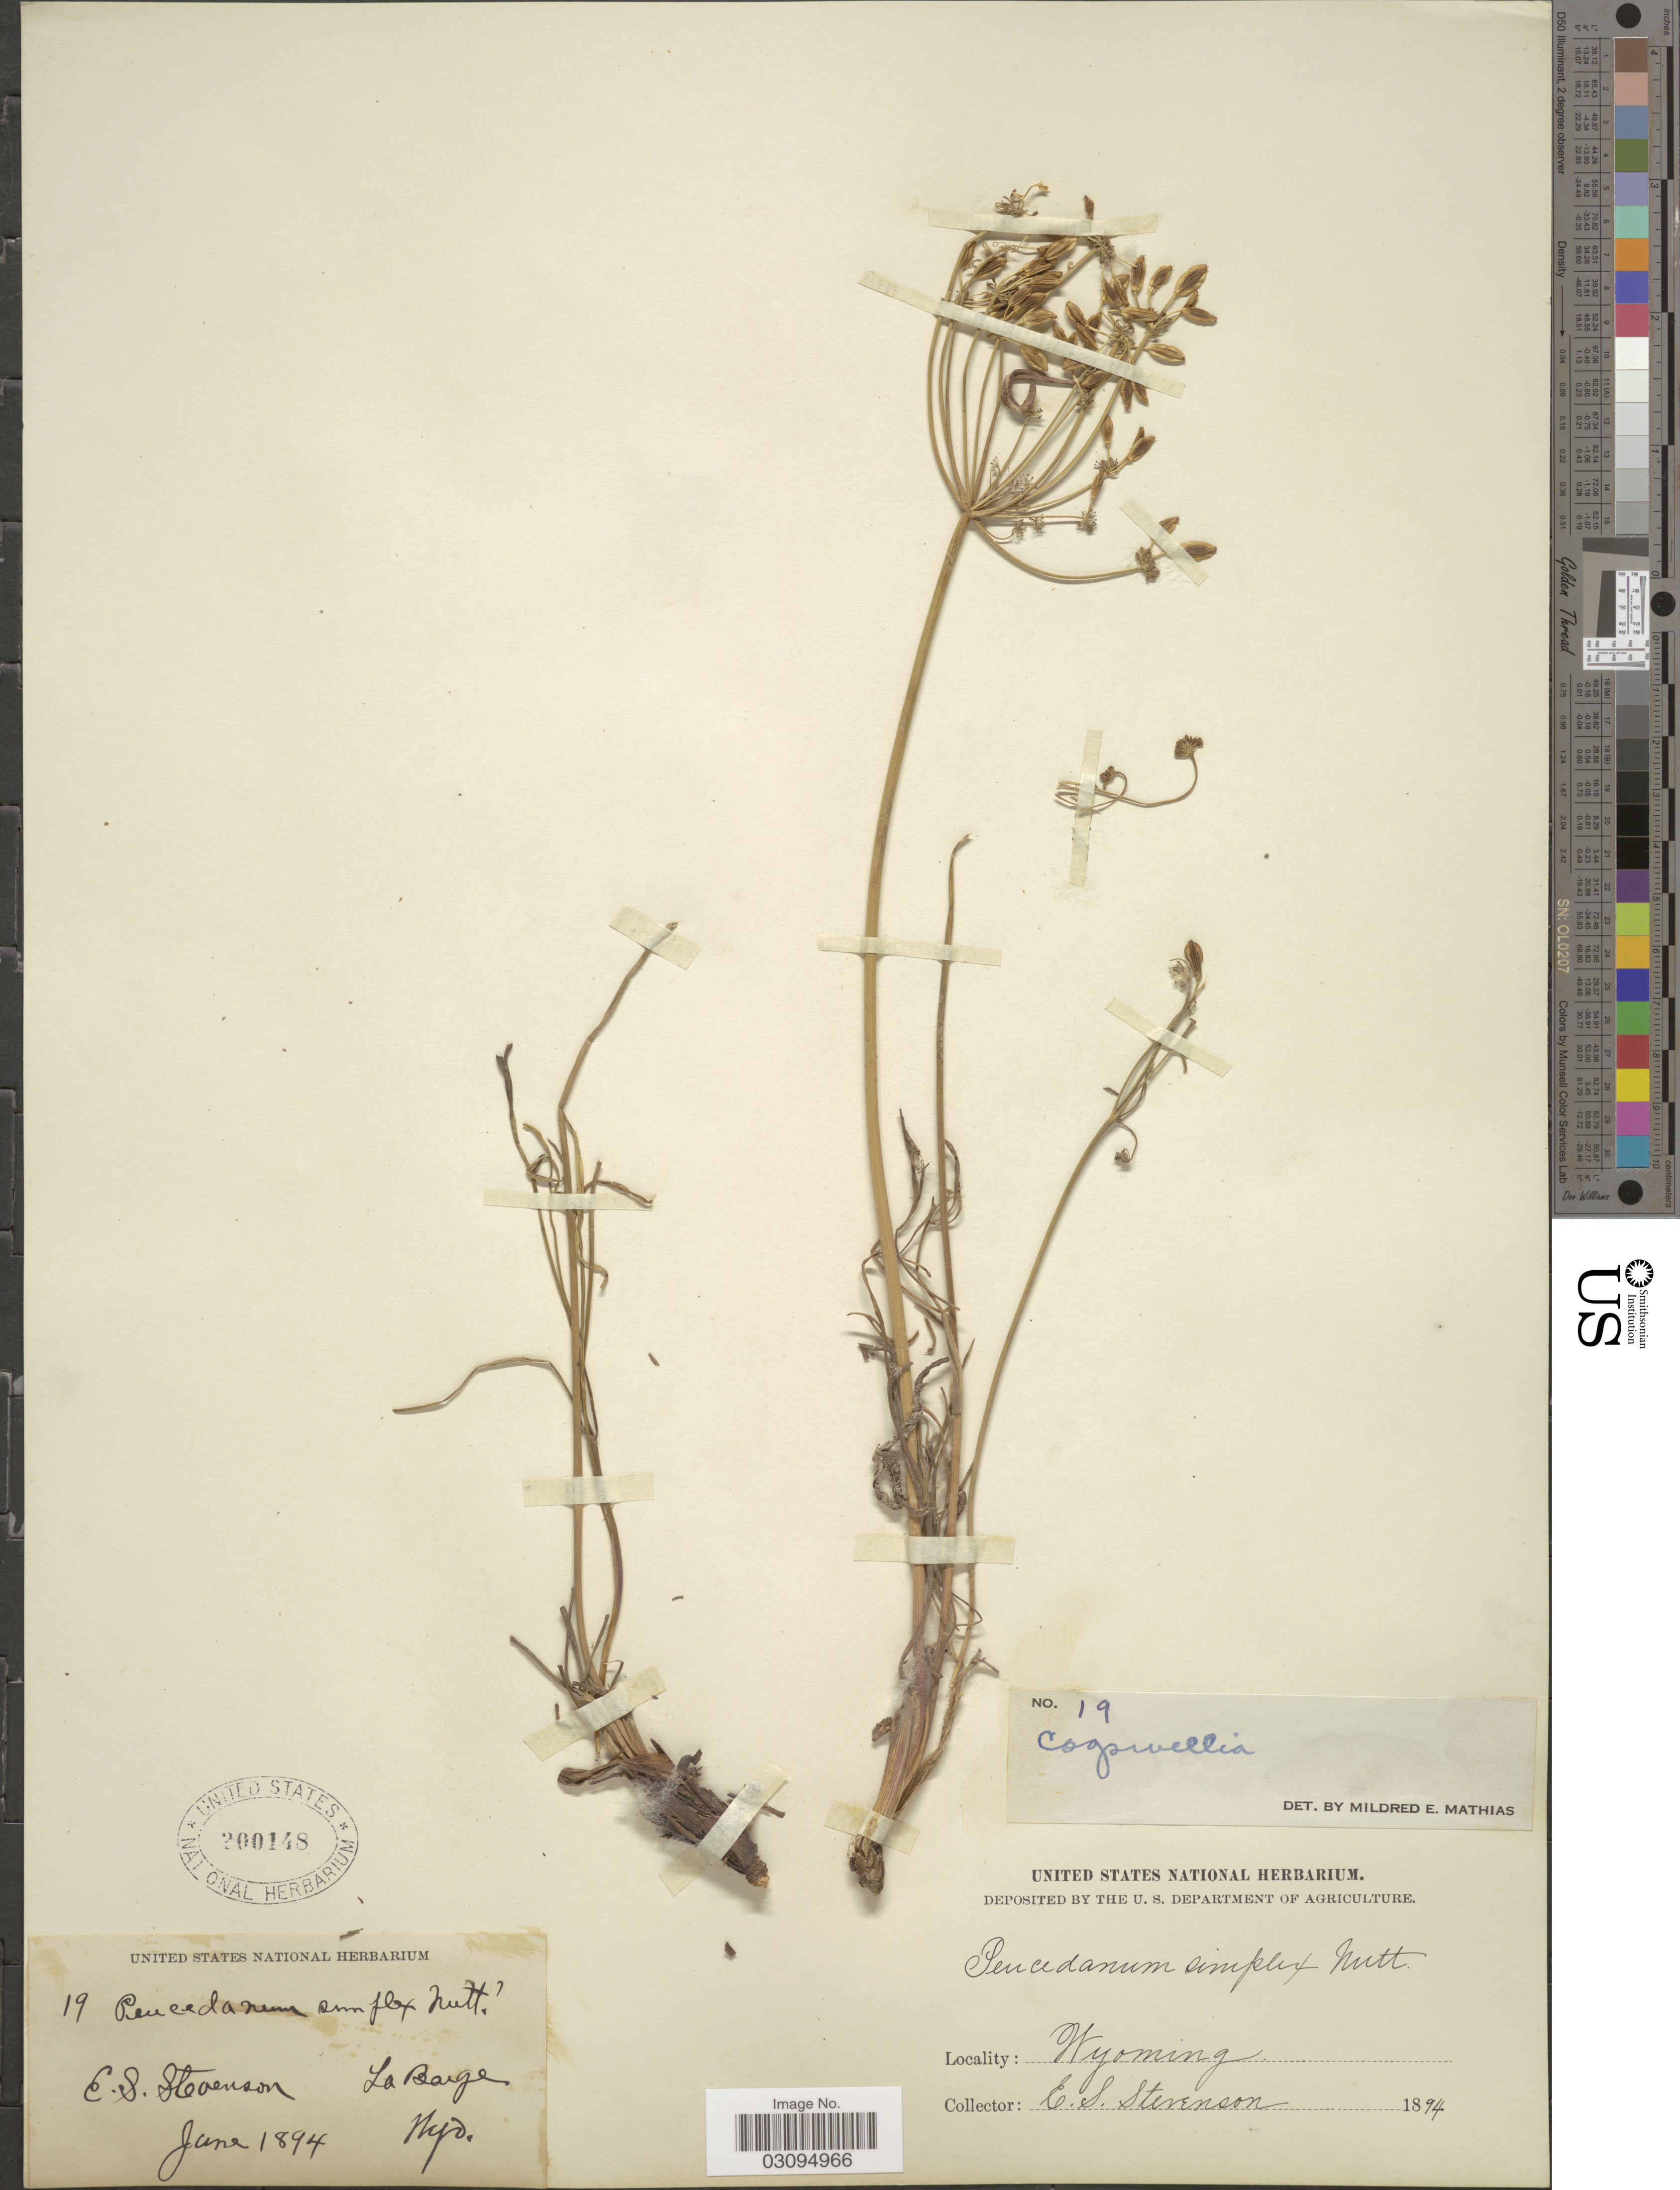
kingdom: Plantae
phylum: Tracheophyta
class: Magnoliopsida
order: Apiales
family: Apiaceae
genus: Lomatium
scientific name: Lomatium simplex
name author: (Nutt. ex S. Watson) J.F. Macbr.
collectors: E. Stevenson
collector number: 19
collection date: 1894-06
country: United States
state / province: Wyoming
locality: La Barge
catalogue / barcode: US 200148